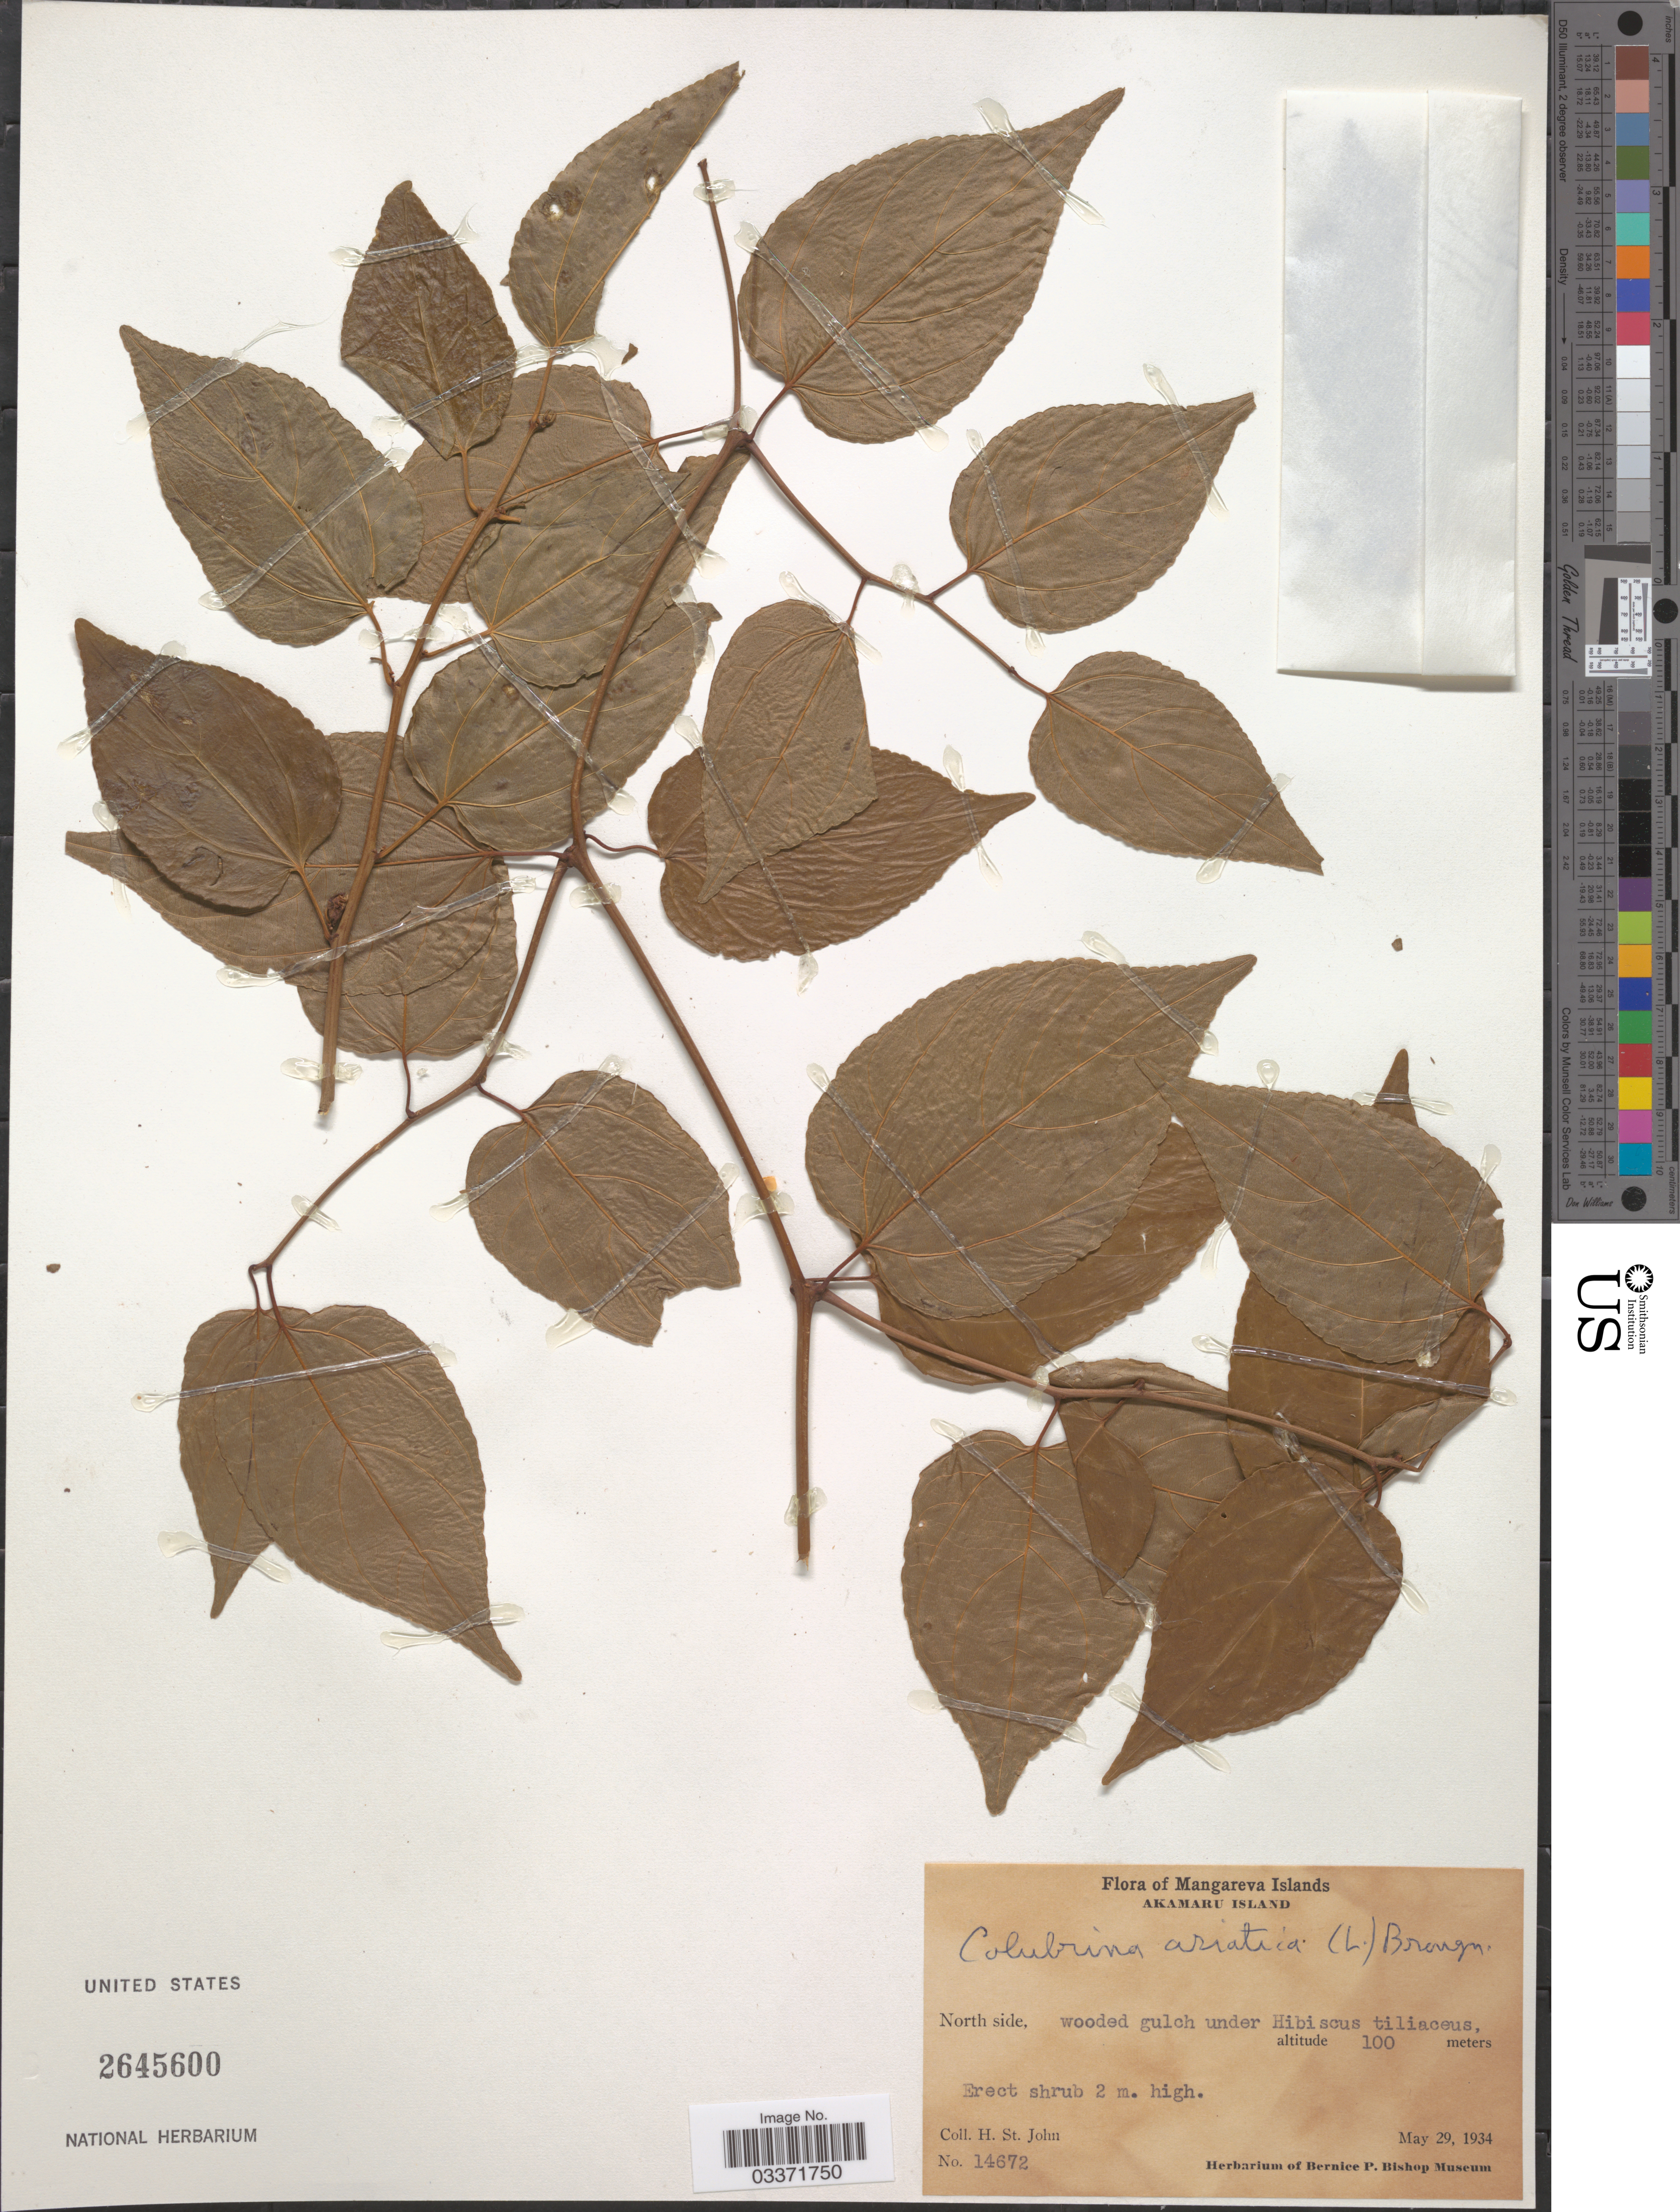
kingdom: Plantae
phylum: Tracheophyta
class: Magnoliopsida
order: Rosales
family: Rhamnaceae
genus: Colubrina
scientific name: Colubrina asiatica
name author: (L.) Brongn.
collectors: H. St. John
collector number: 14672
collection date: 1934-05-29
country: French Polynesia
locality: Mangareva Islands, Akamaru Island, North side.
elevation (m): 100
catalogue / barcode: US 2645600